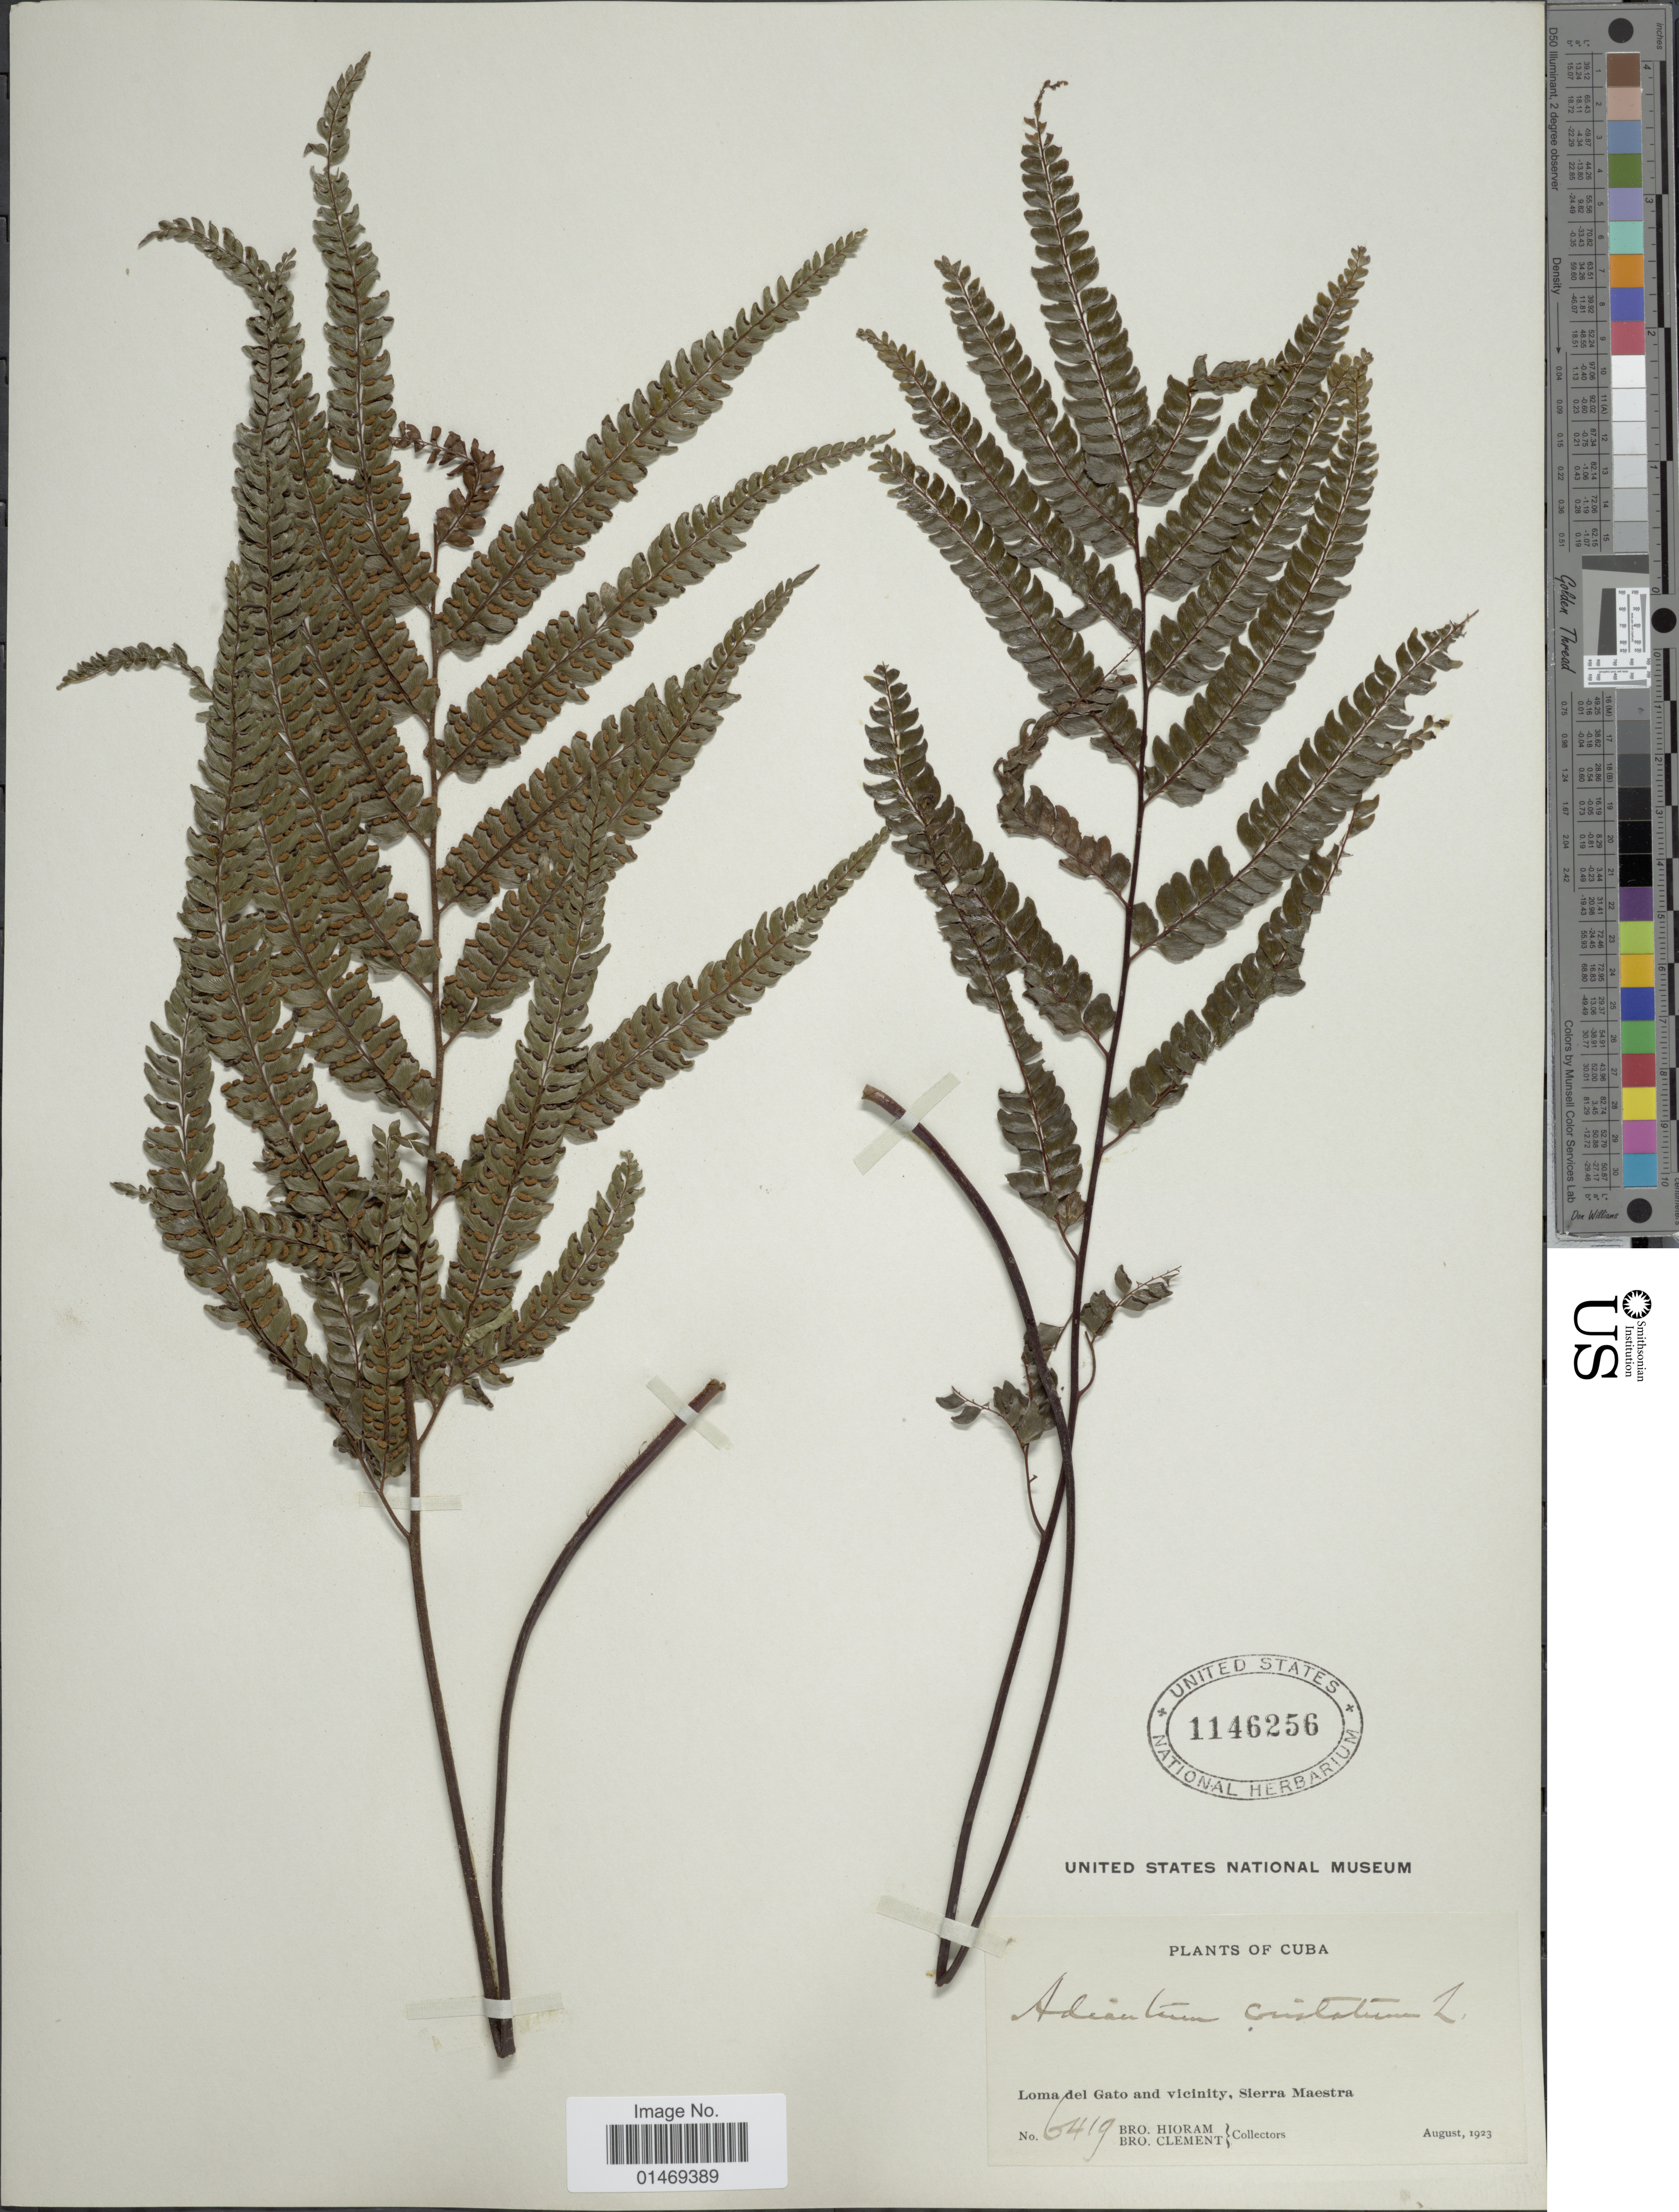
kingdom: Plantae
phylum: Tracheophyta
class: Polypodiopsida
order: Polypodiales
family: Pteridaceae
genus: Adiantum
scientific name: Adiantum pyramidale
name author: (L.) Willd.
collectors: Bro. Hioram & B. Clement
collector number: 6419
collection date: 1923-08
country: Cuba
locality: Loma del Gato and vicinity, Sierra Maestra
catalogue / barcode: US 1146256